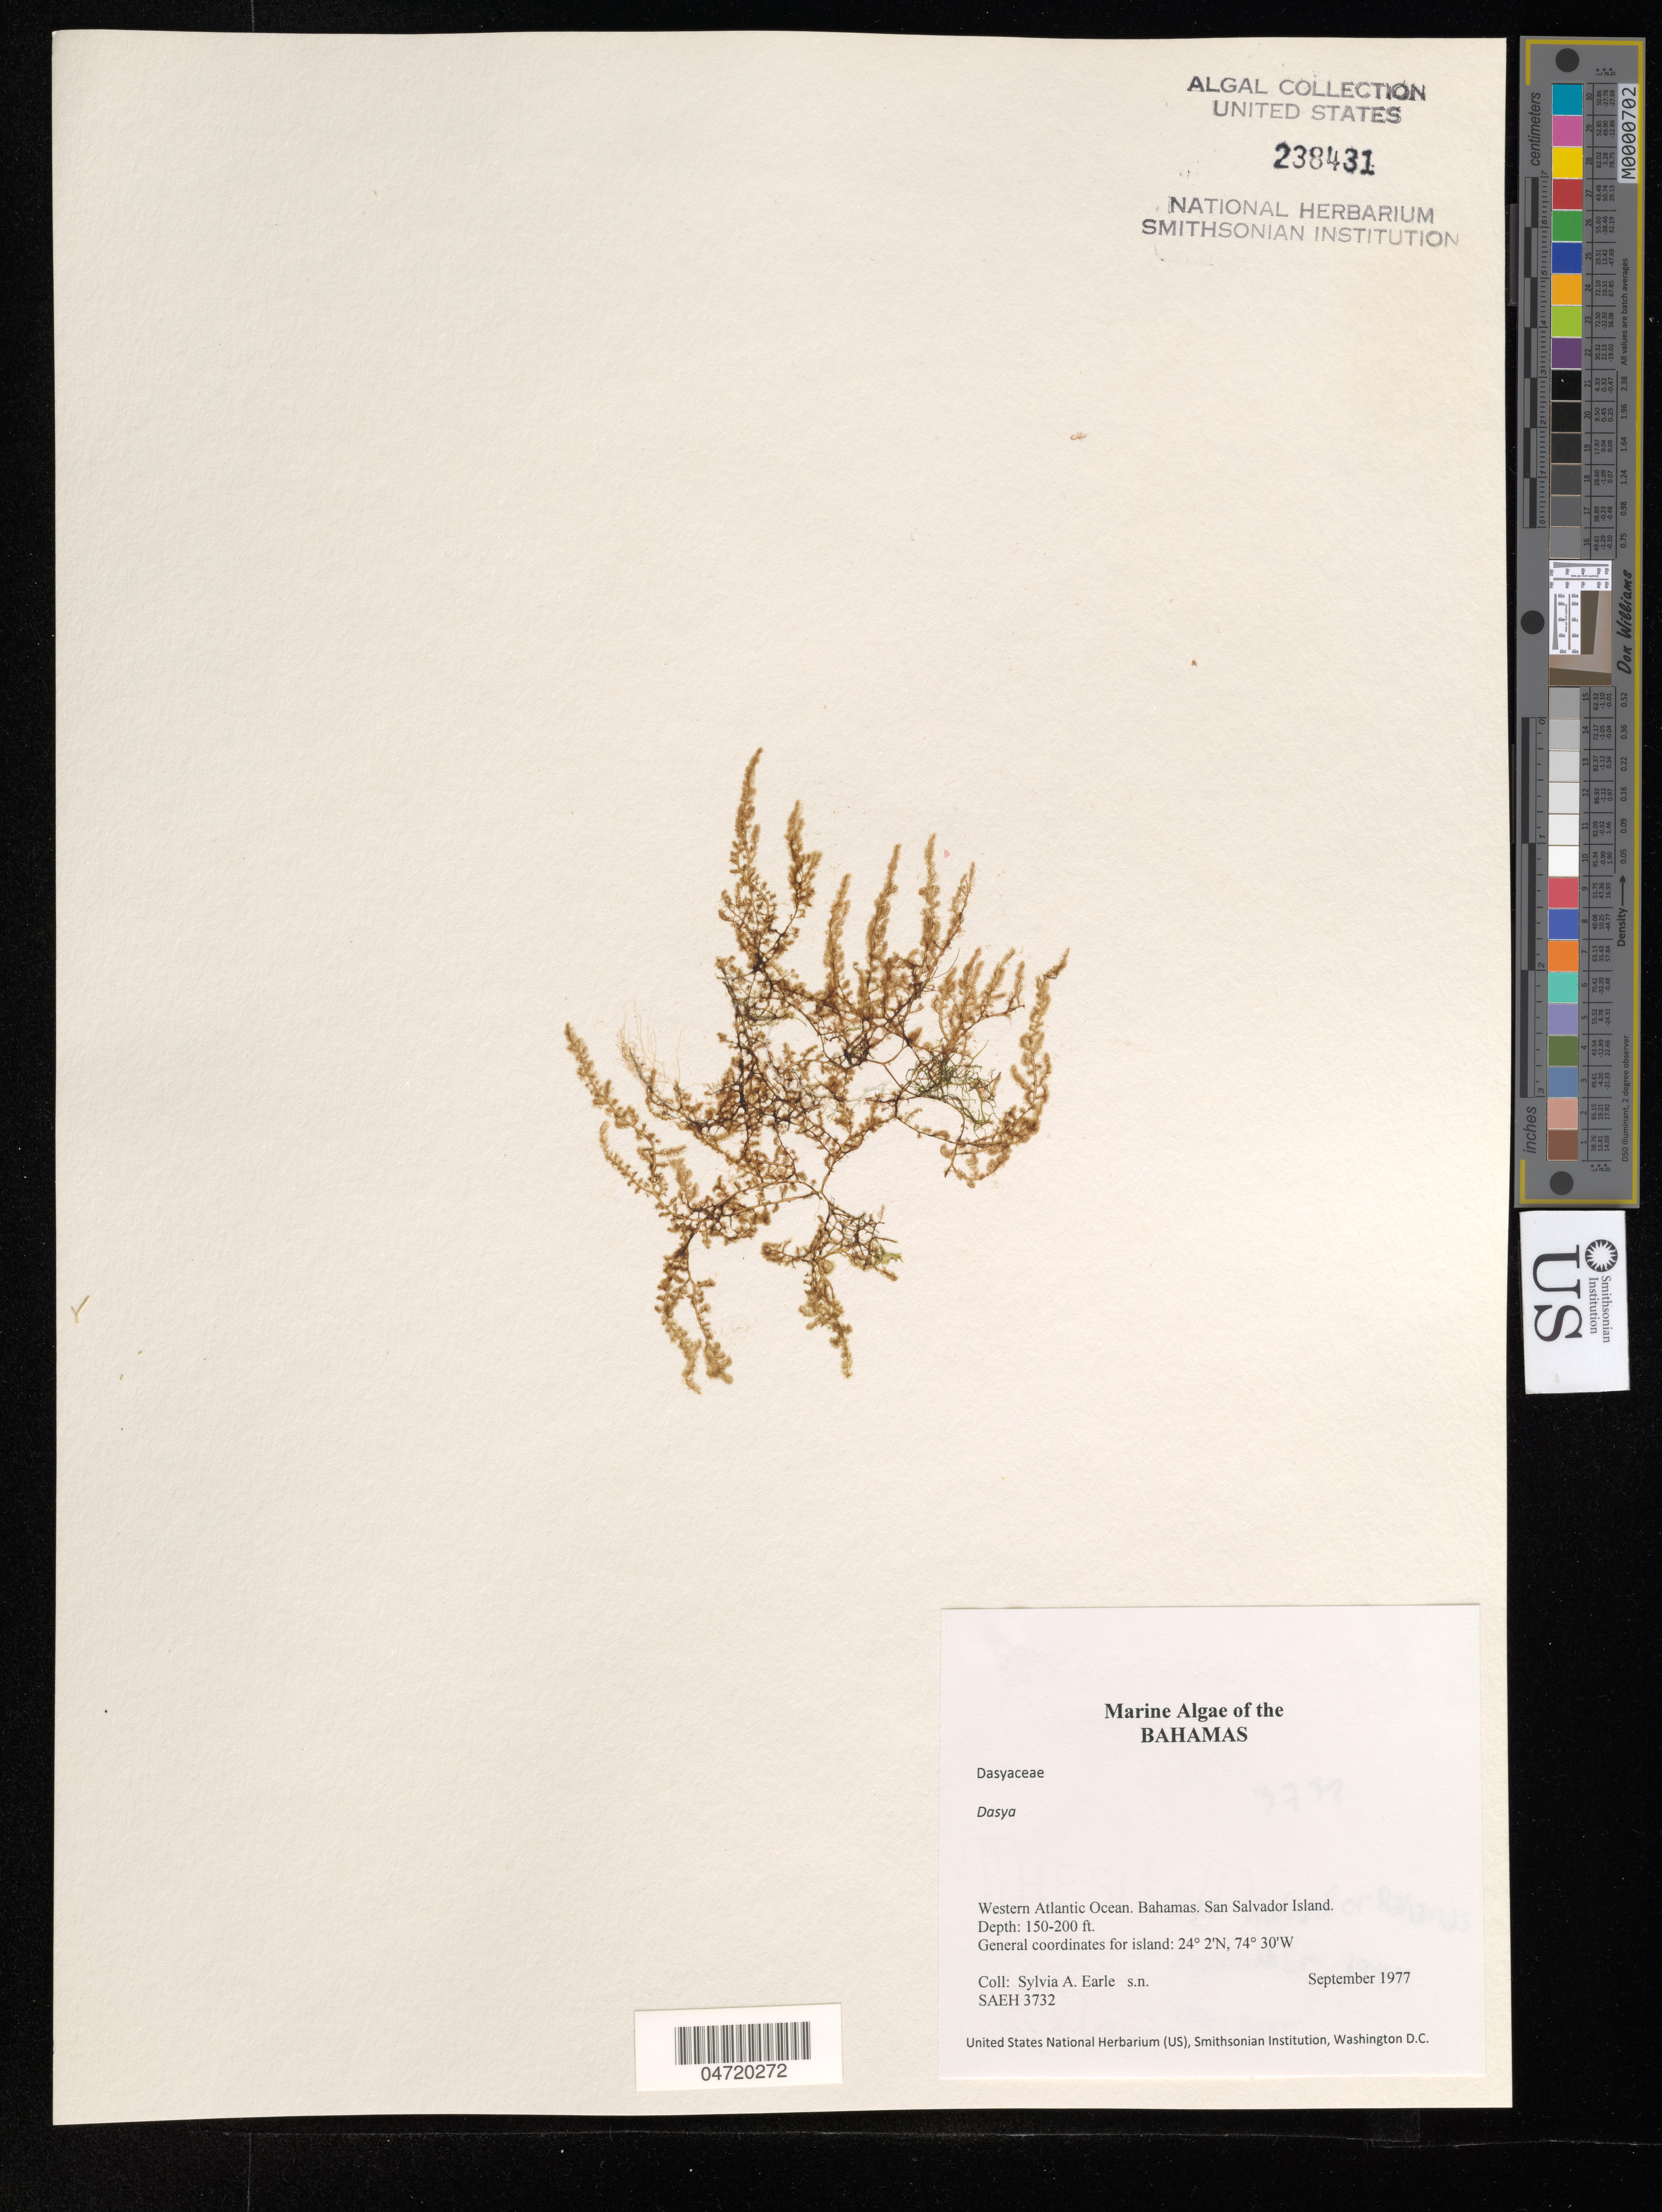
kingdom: Plantae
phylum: Rhodophyta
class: Florideophyceae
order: Ceramiales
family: Dasyaceae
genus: Dasya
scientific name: Dasya sp.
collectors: S. A. Earle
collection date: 1977-09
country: Bahamas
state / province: San Salvador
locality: Western Atlantic Ocean. San Salvador Island.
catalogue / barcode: US 240492